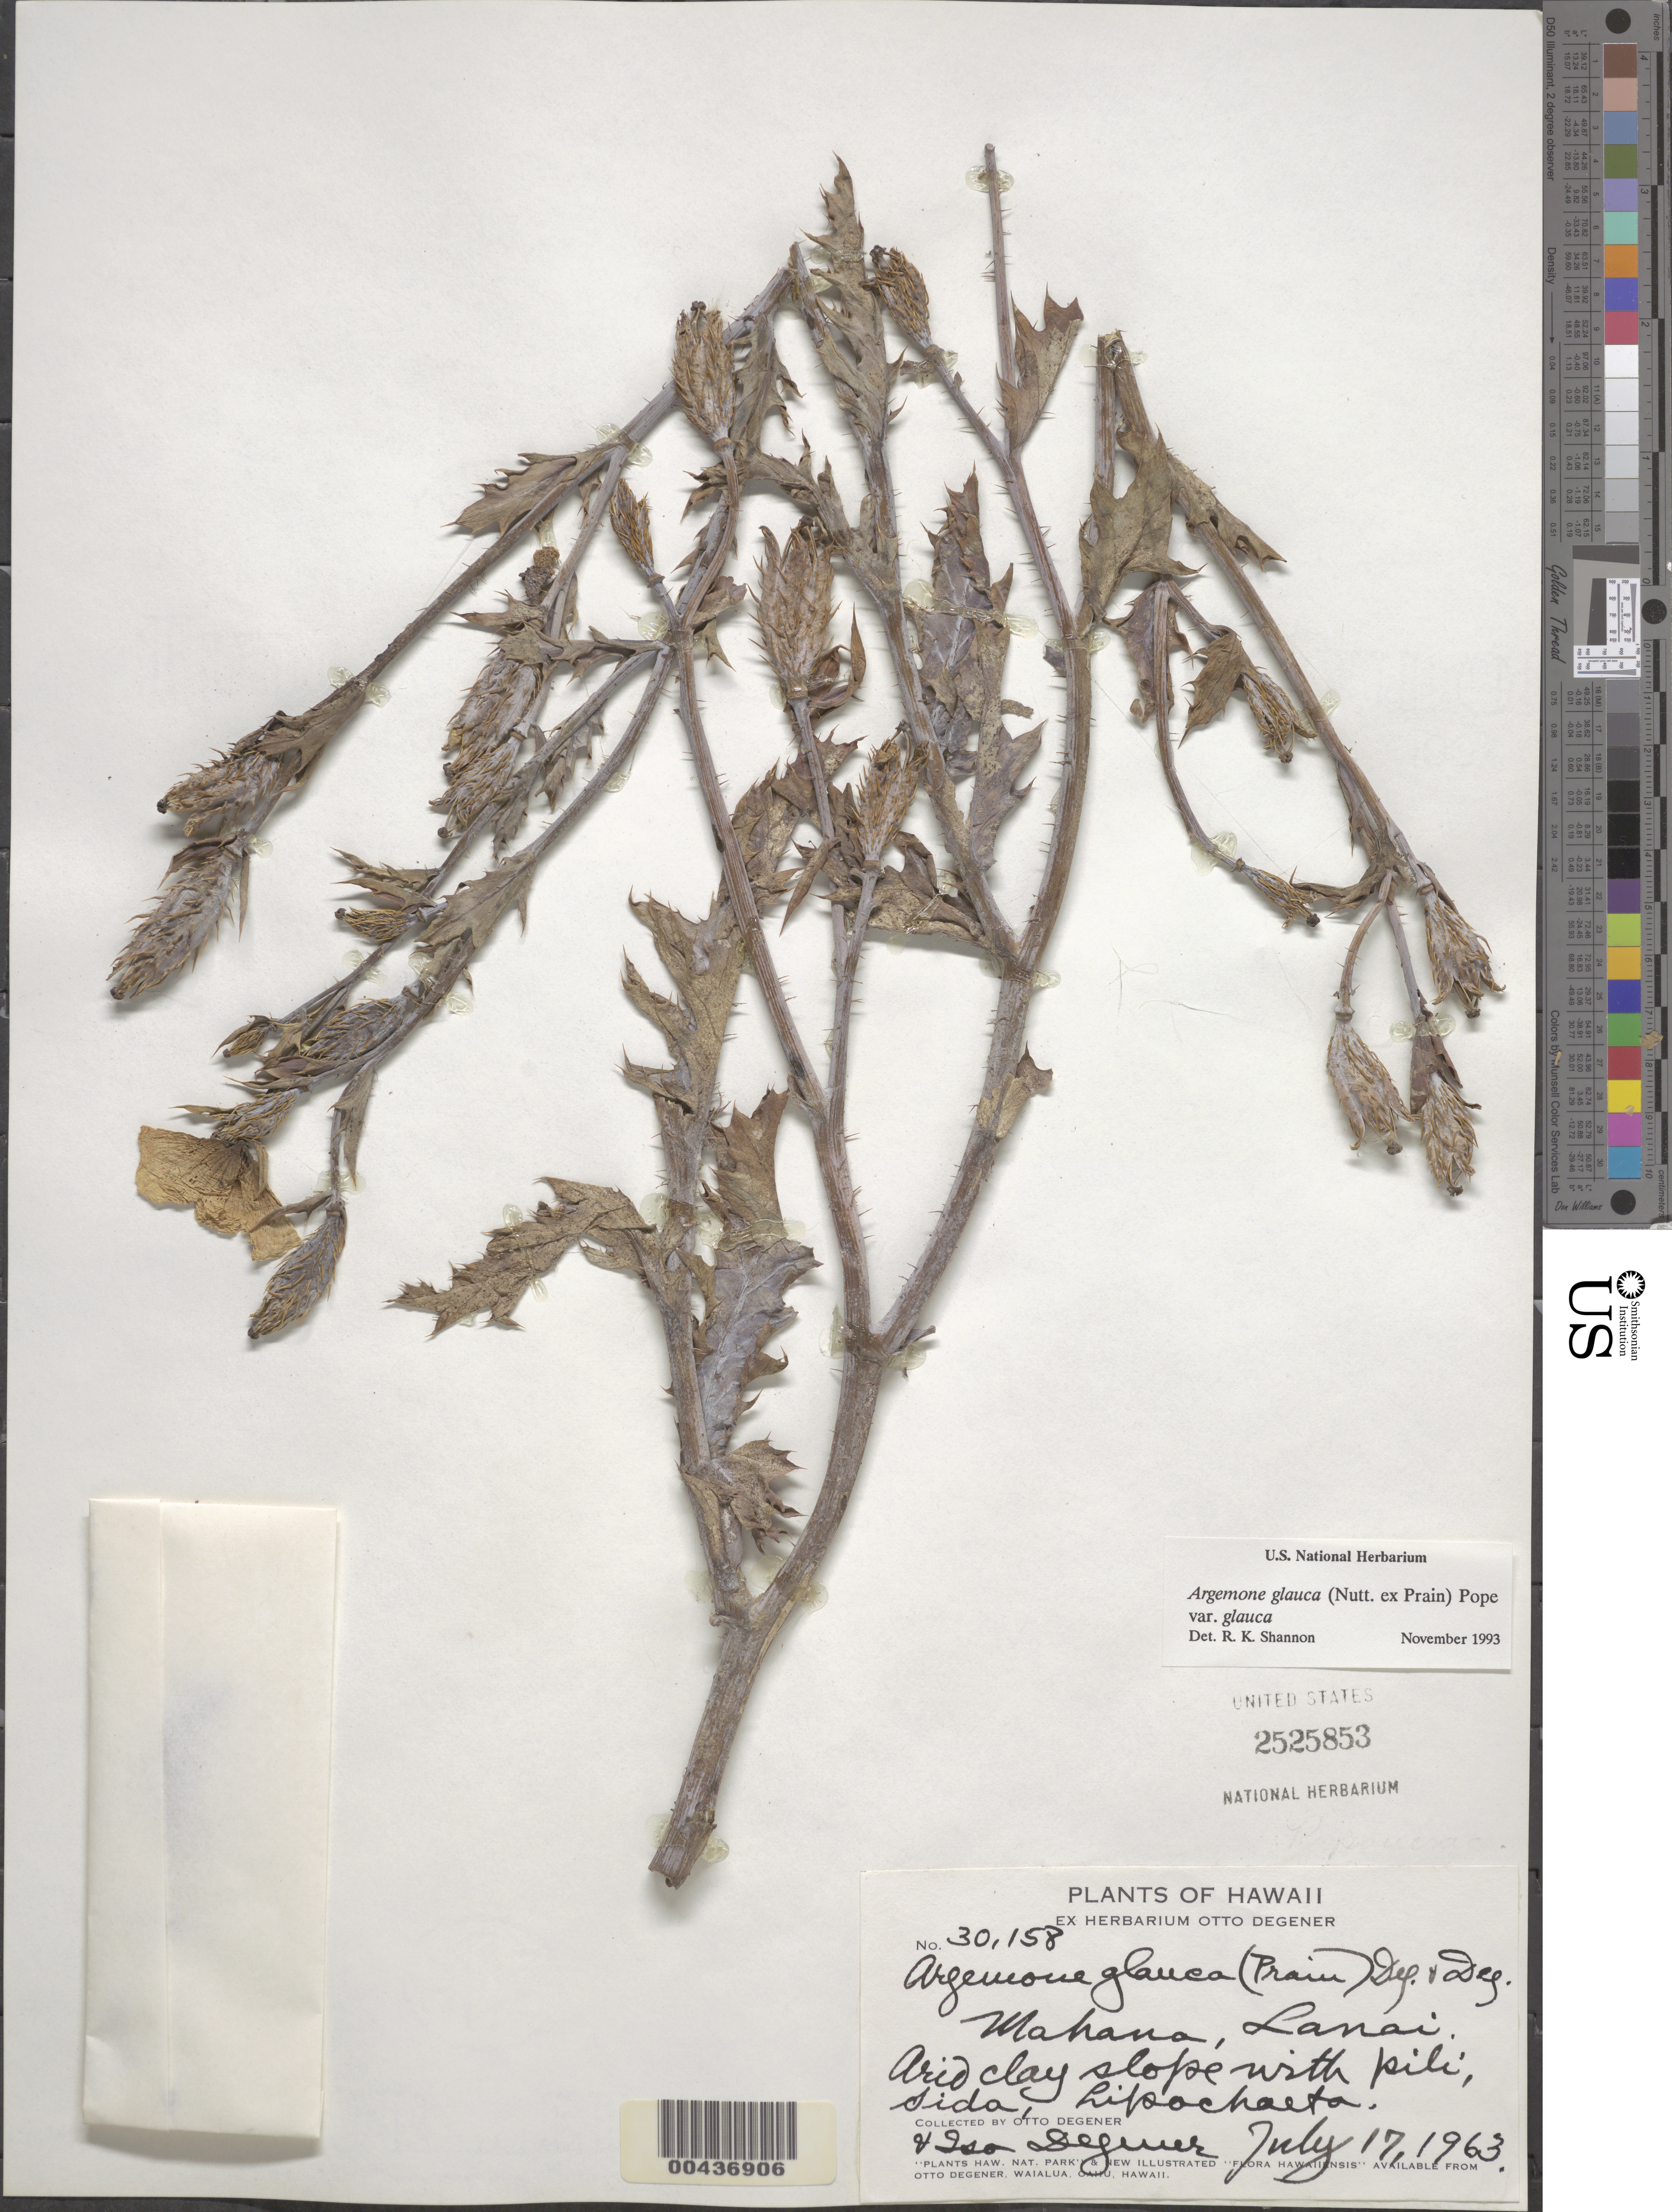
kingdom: Plantae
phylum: Tracheophyta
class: Magnoliopsida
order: Ranunculales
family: Papaveraceae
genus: Argemone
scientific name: Argemone glauca var. glauca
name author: (Nutt. ex Prain) Pope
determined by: Shannon, R. K., (UNITED STATES)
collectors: O. Degener & I. Degener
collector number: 30158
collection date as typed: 17 Jul 1963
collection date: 1963-07-17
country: United States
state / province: Hawaii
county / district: Honolulu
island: Oahu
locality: Mahana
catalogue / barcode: US 2525853